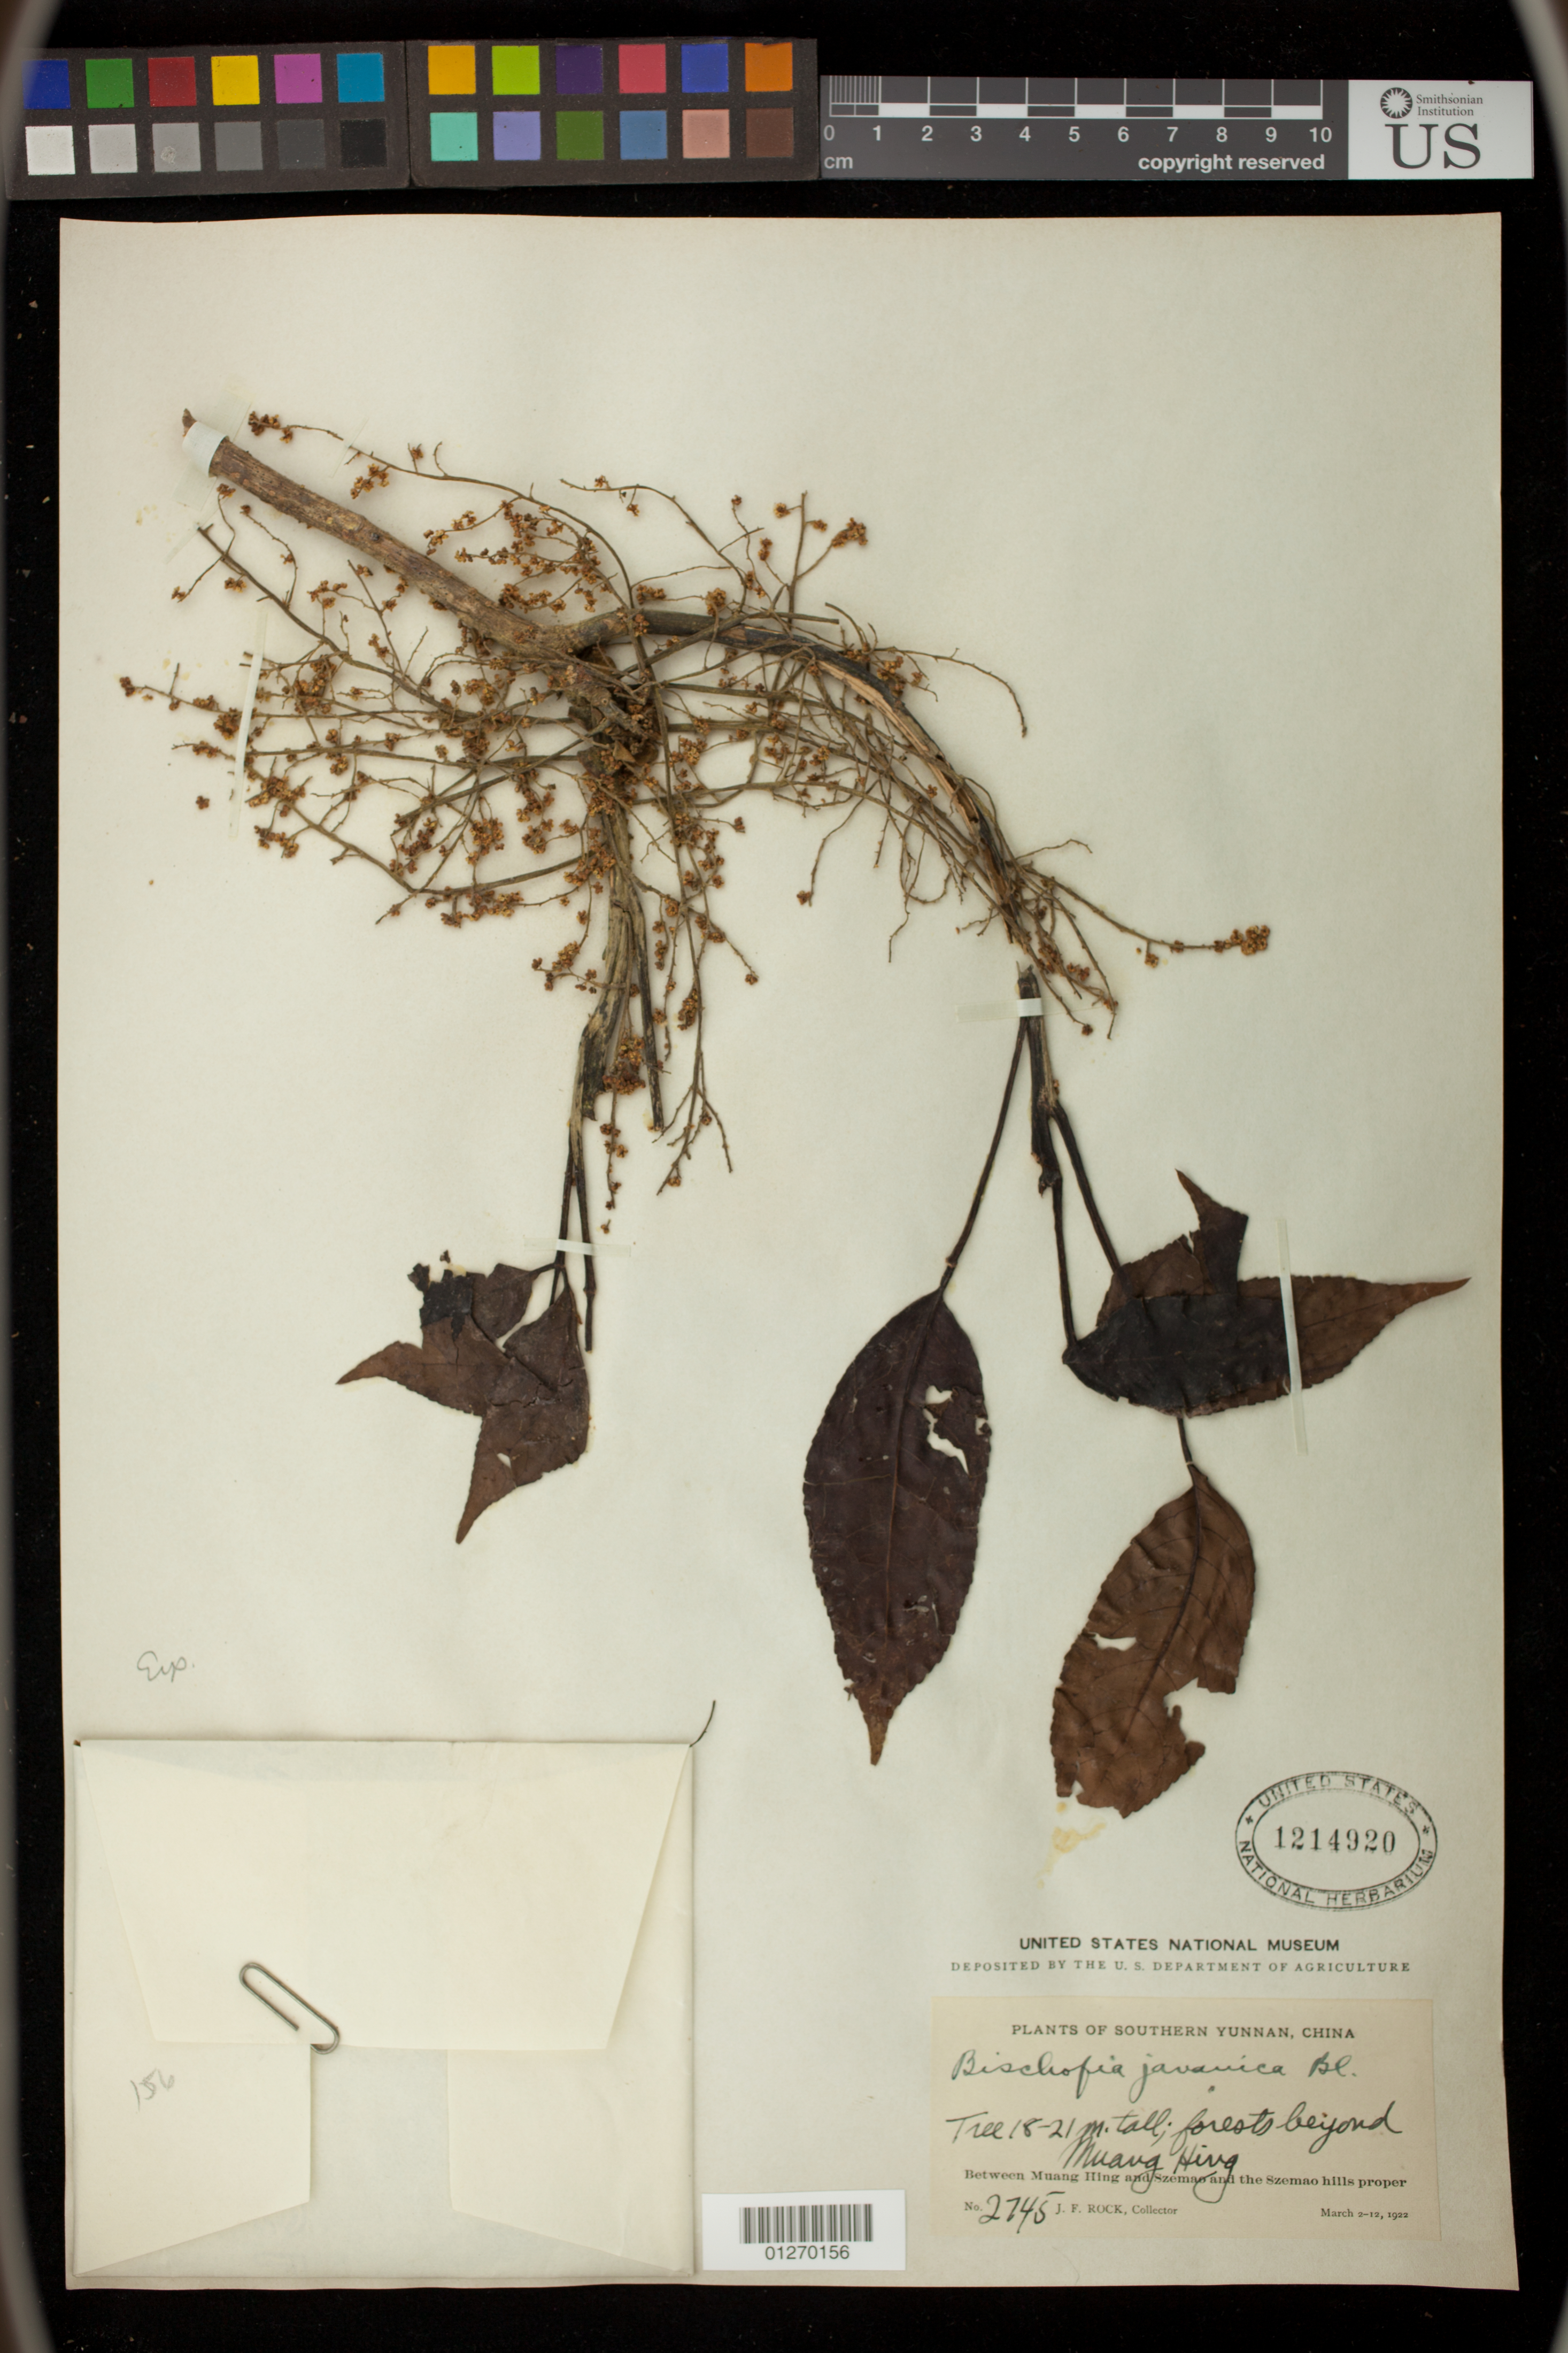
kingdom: Plantae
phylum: Tracheophyta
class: Magnoliopsida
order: Malpighiales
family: Phyllanthaceae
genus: Bischofia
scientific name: Bischofia javanica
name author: Blume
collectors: J. Rock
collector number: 2745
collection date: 1922-03-02/1922-03-22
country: China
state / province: Yunnan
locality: Muang Hing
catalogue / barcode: US 1214920